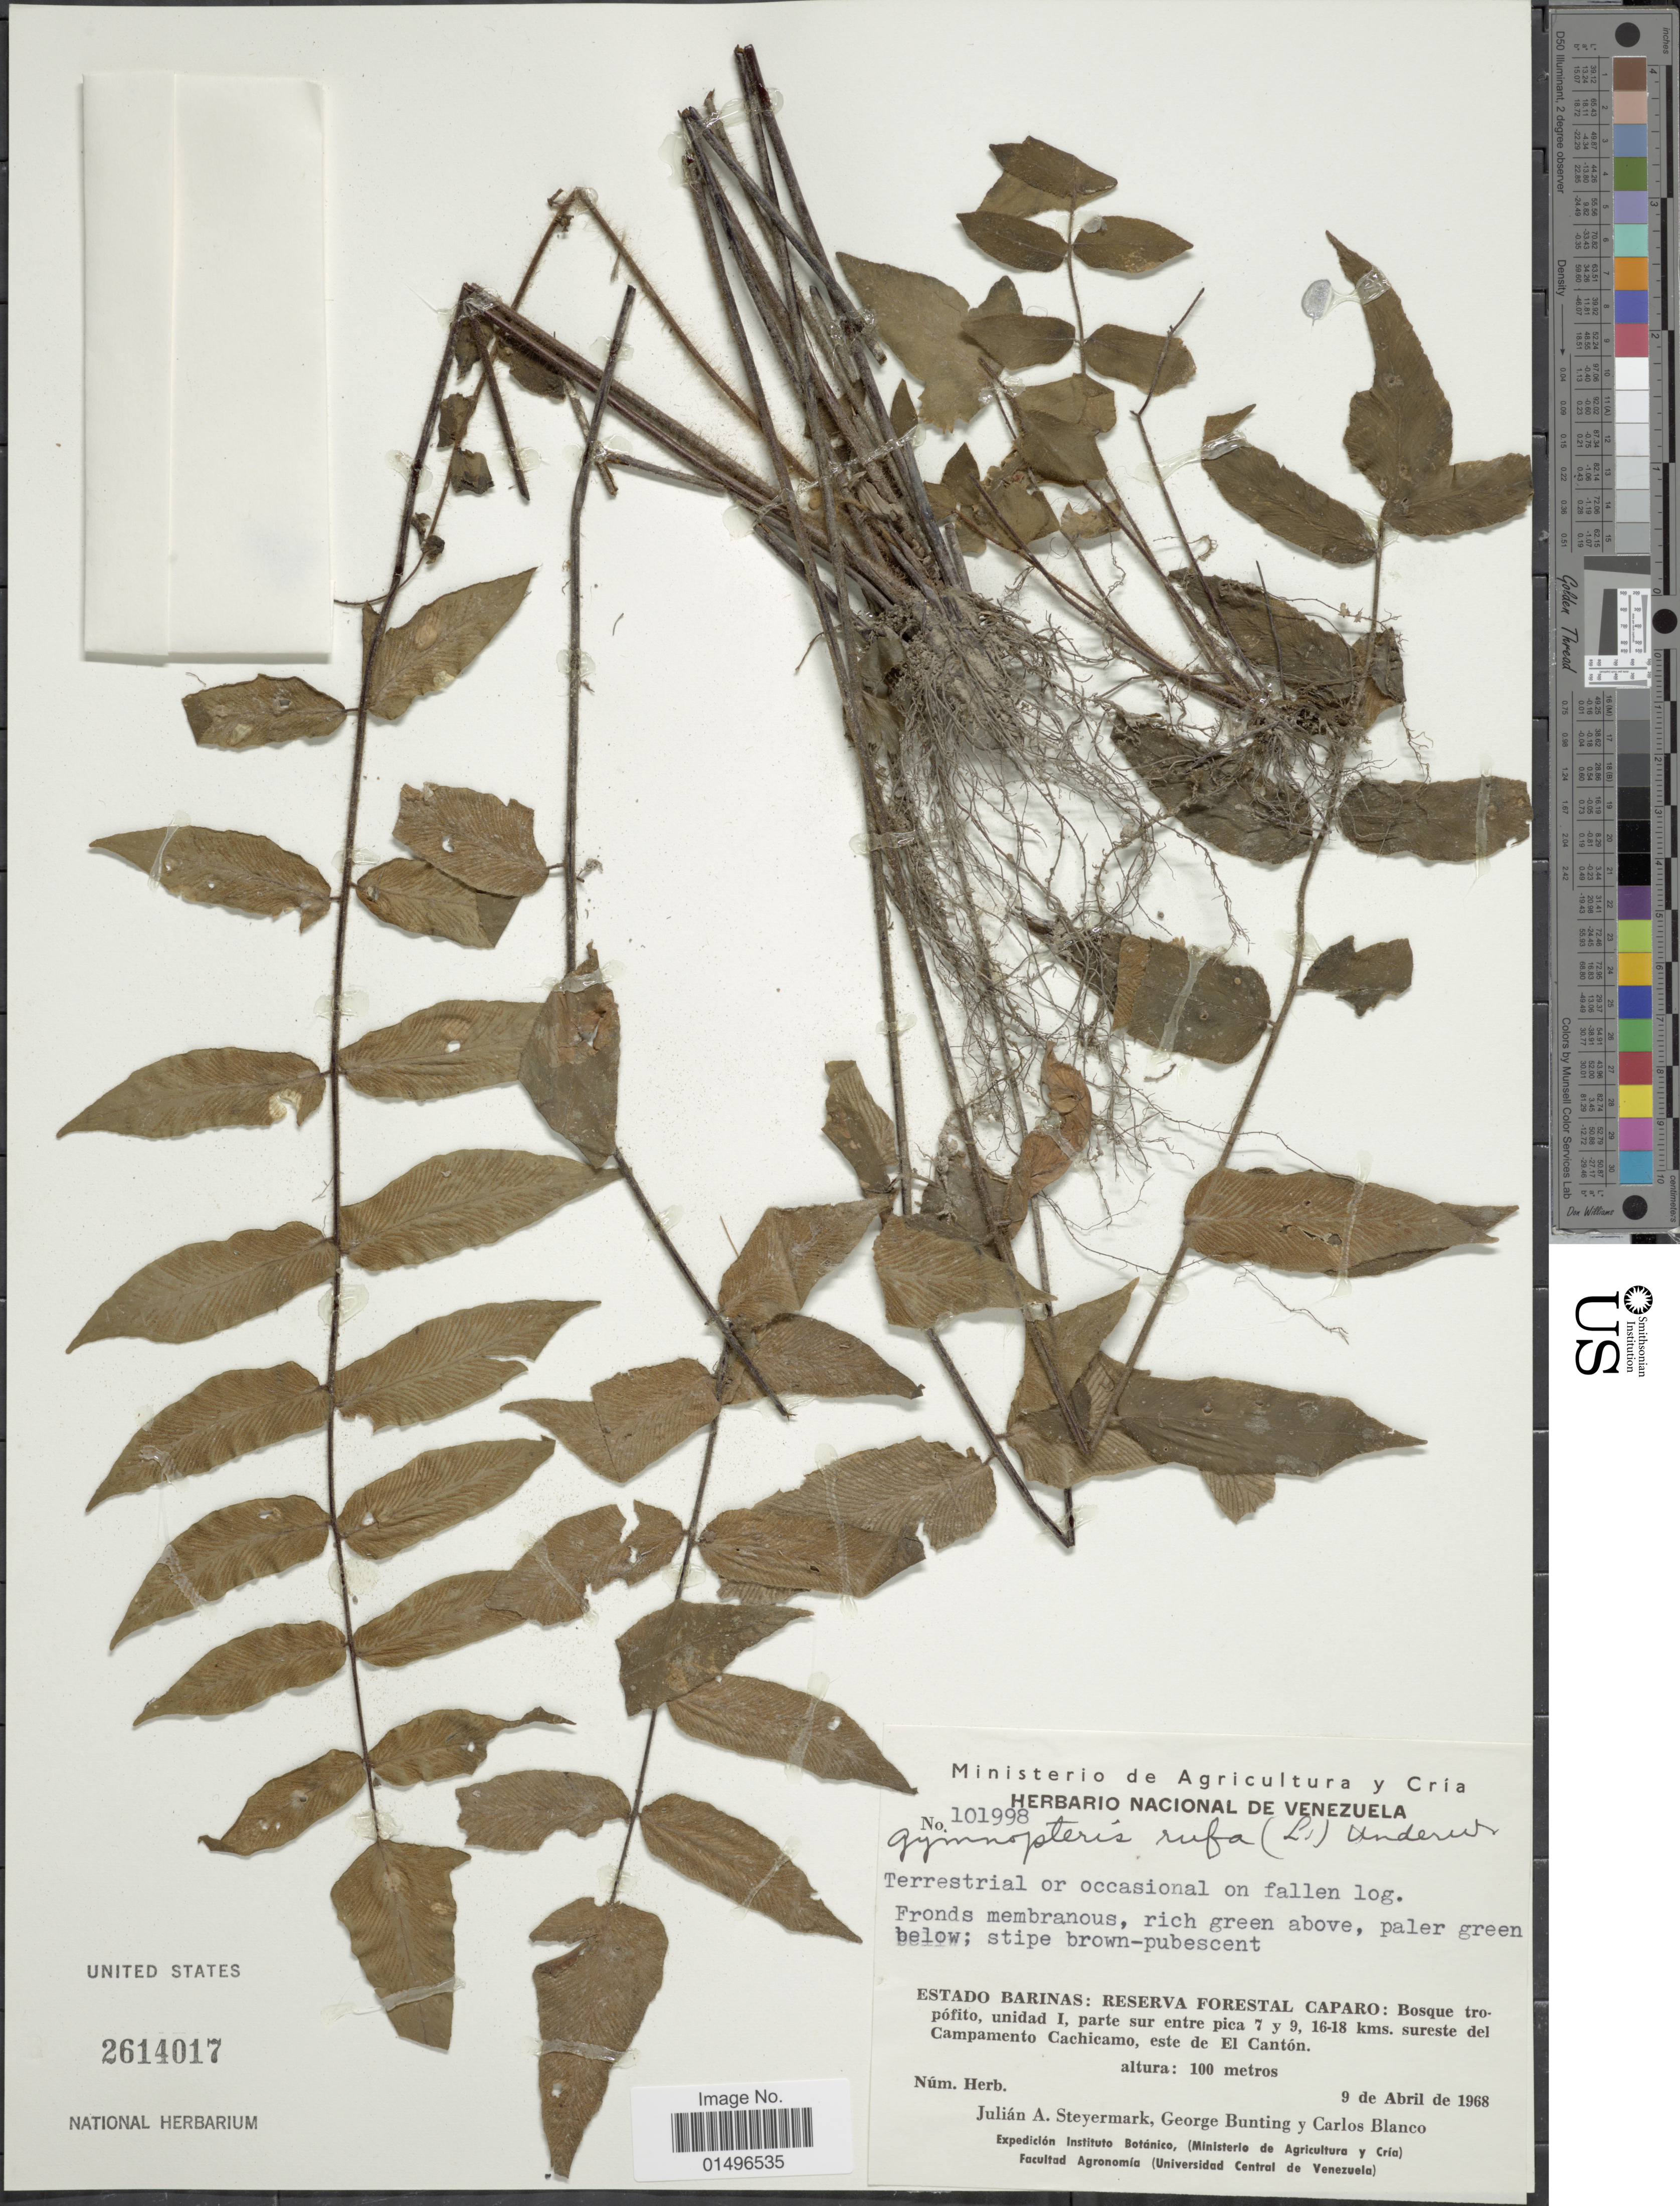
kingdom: Plantae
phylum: Tracheophyta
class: Polypodiopsida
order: Polypodiales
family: Pteridaceae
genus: Hemionitis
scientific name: Hemionitis rufa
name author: (L.) Sw.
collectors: J. Steyermark, G. S. Bunting & C. A. Blanco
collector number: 101998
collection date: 1968-04-09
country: Venezuela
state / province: Barinas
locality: Venezuela, Estado Barinas: Reserva Forestal Caparo, Bosque tropofito, unidad i, parte sur entre pica 7 y 9, 16-18 kms. sureste del Campamento Cachicamo, este de El Canton.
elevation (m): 100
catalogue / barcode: US 2614017